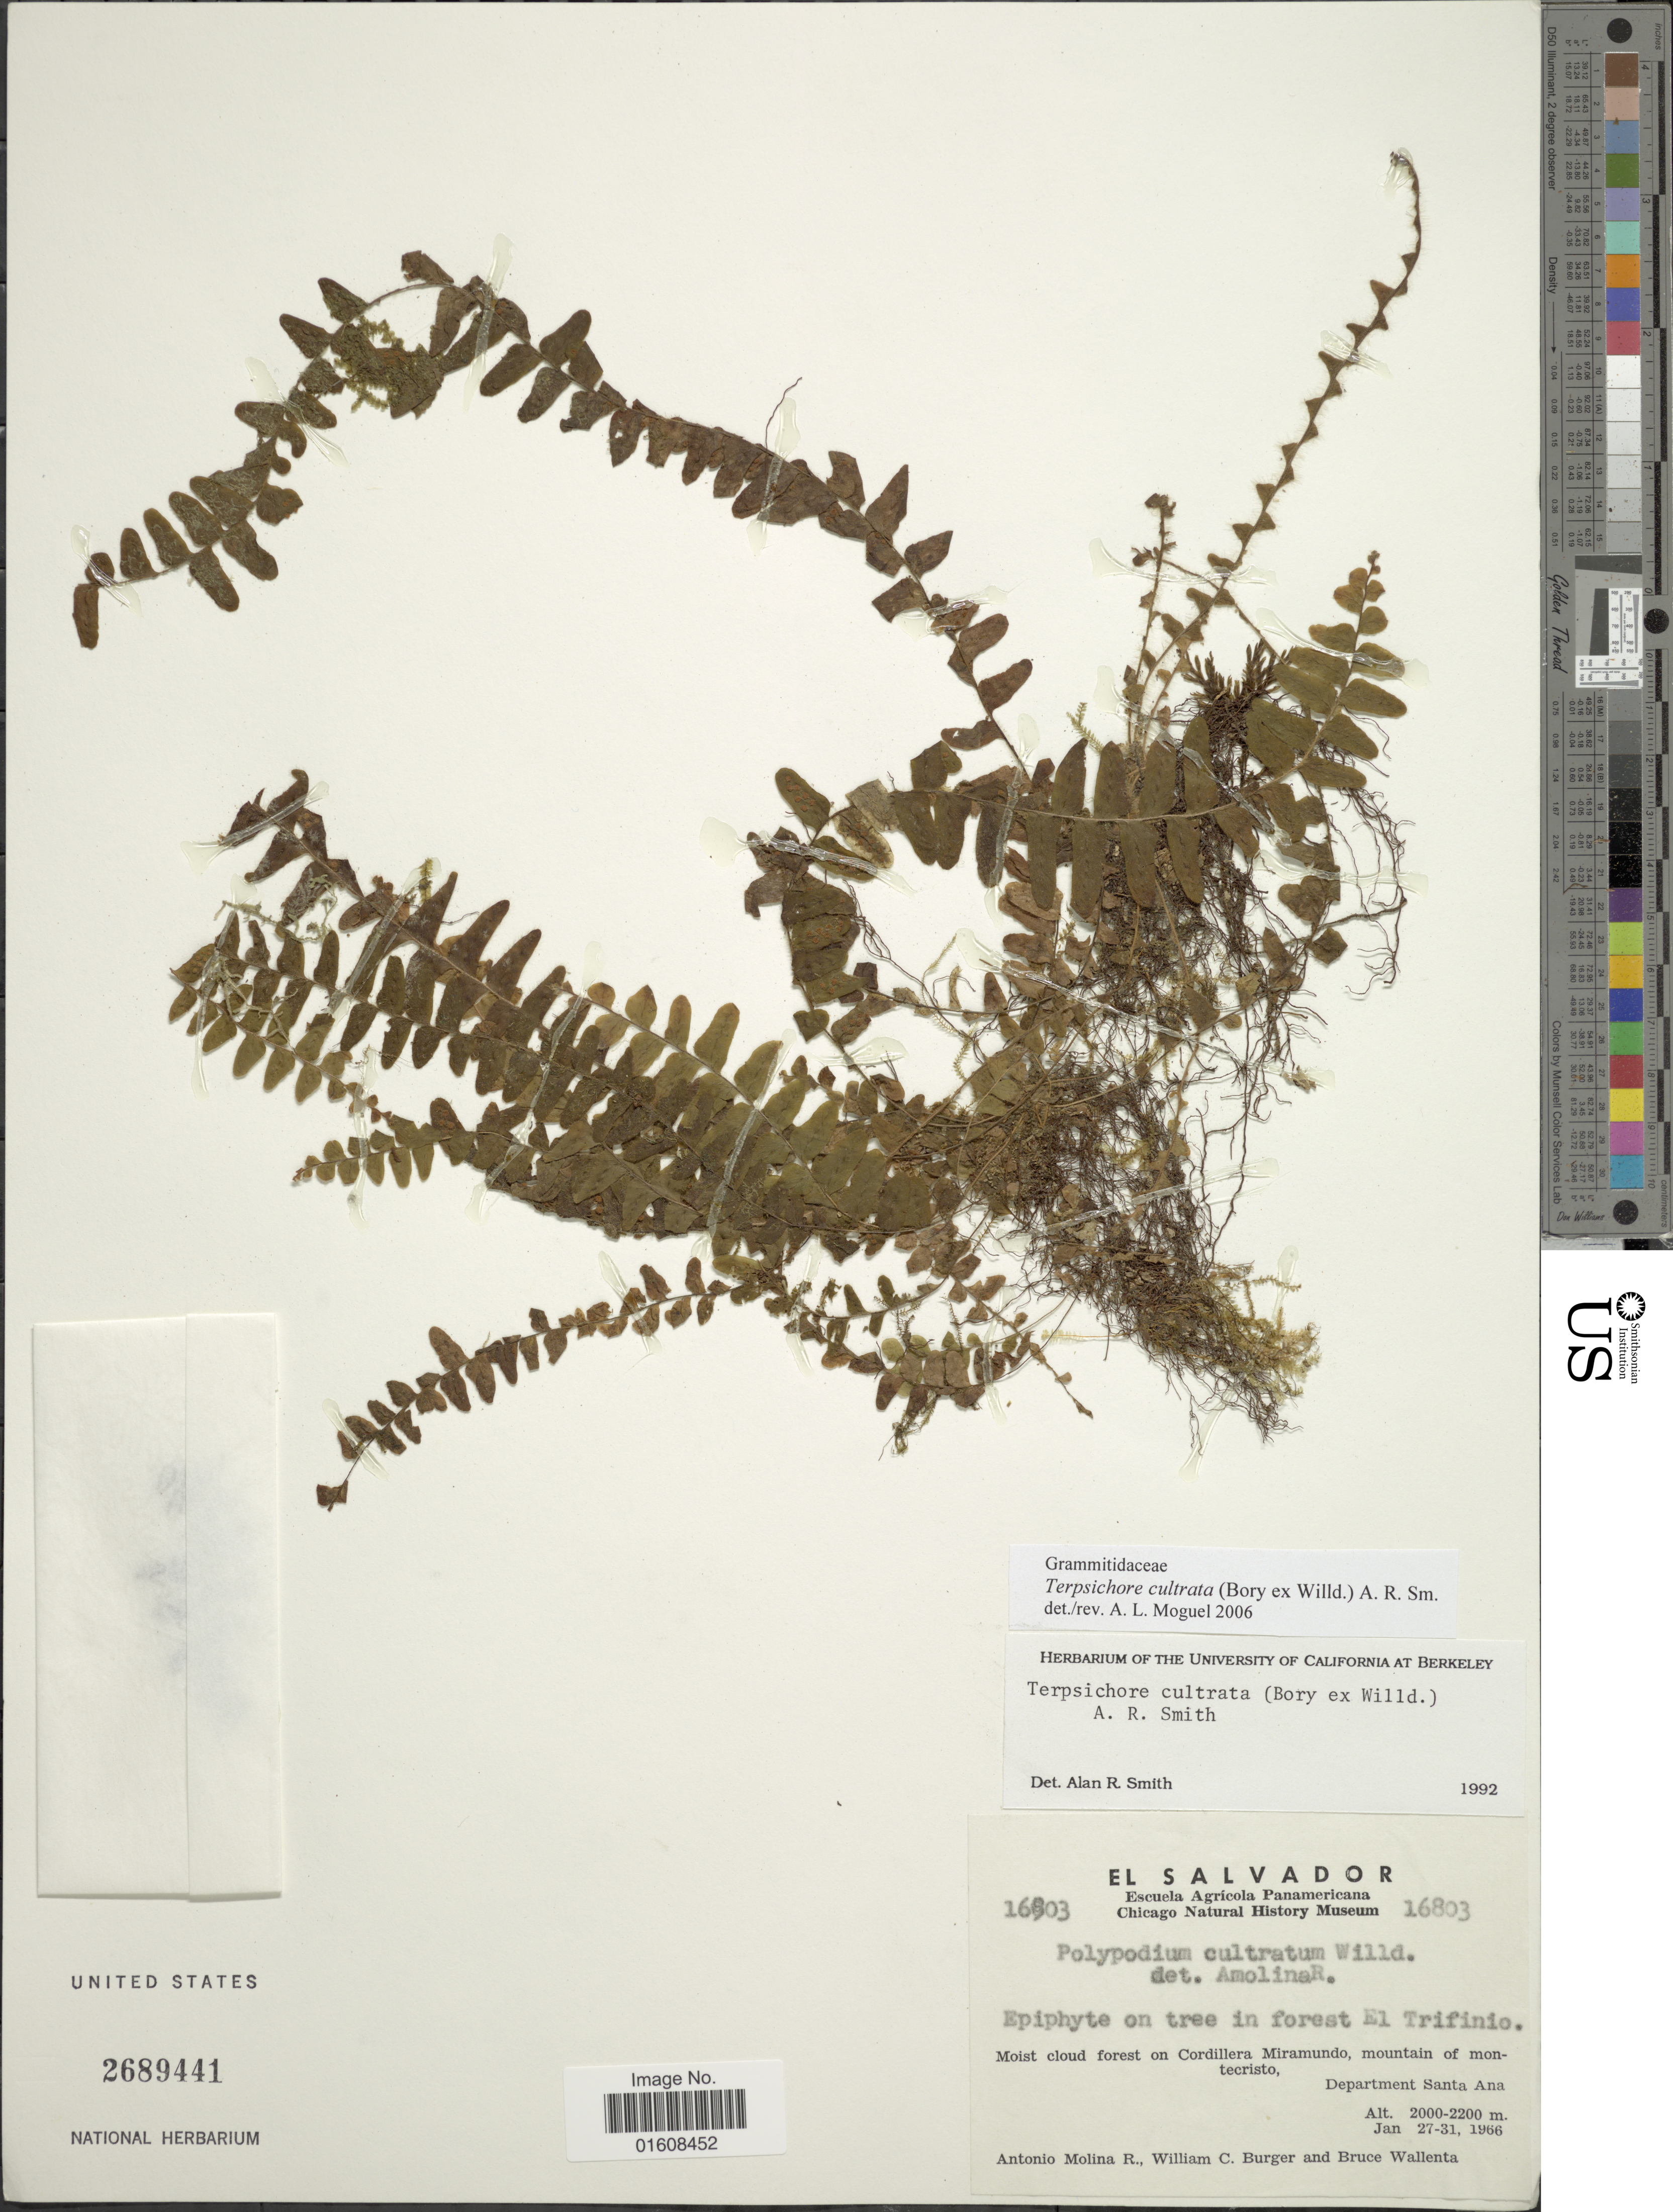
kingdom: Plantae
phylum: Tracheophyta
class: Polypodiopsida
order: Polypodiales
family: Polypodiaceae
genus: Alansmia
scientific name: Alansmia cultrata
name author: (Bory ex Willd.) Moguel & M. Kessler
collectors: A. Molina R., W. Burger & B. Wallenta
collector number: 16803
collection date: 1966-01-27/1966-01-31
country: El Salvador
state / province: Santa Ana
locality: Moist cloud forest on Cordillera Miramundo, mountain of montecristo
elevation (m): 2000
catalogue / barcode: US 2689441